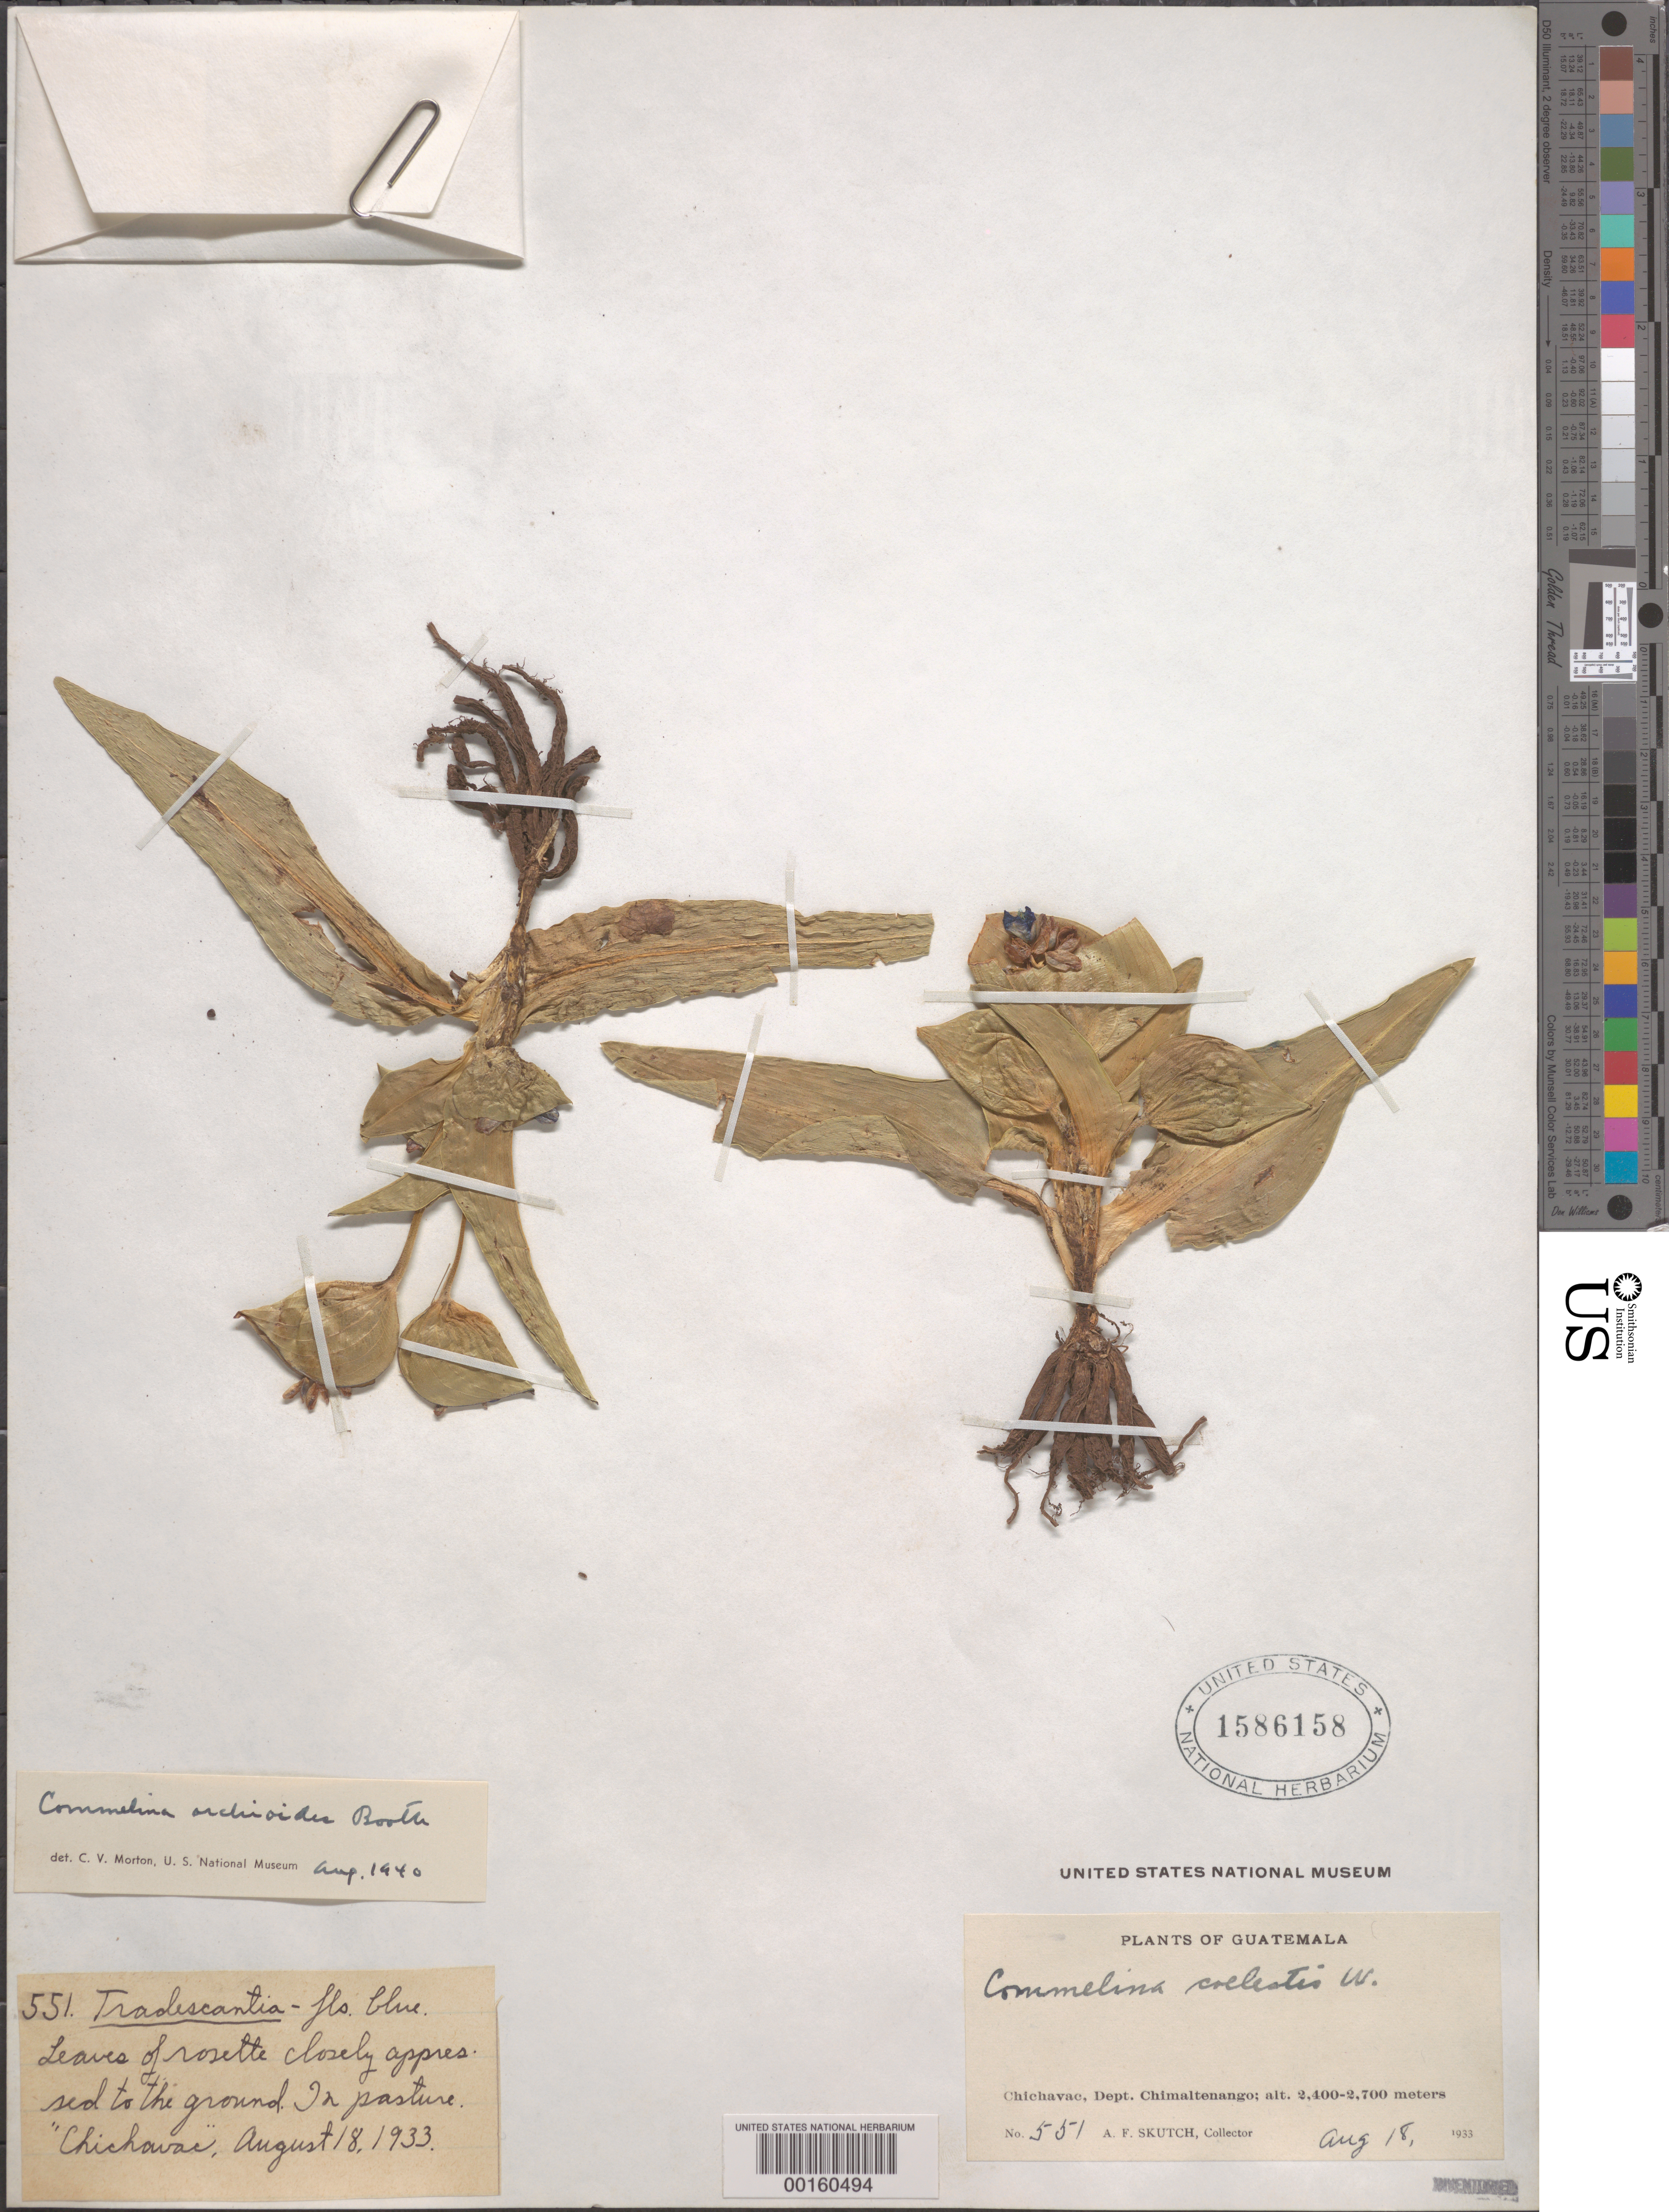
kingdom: Plantae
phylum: Tracheophyta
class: Liliopsida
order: Commelinales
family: Commelinaceae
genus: Commelina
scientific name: Commelina elliptica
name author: Kunth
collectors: A. F. Skutch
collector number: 551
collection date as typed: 18 Aug 1933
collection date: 1933-08-18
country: Guatemala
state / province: Chimaltenango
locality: Chichavac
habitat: Pasture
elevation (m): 2400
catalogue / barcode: US 1586158